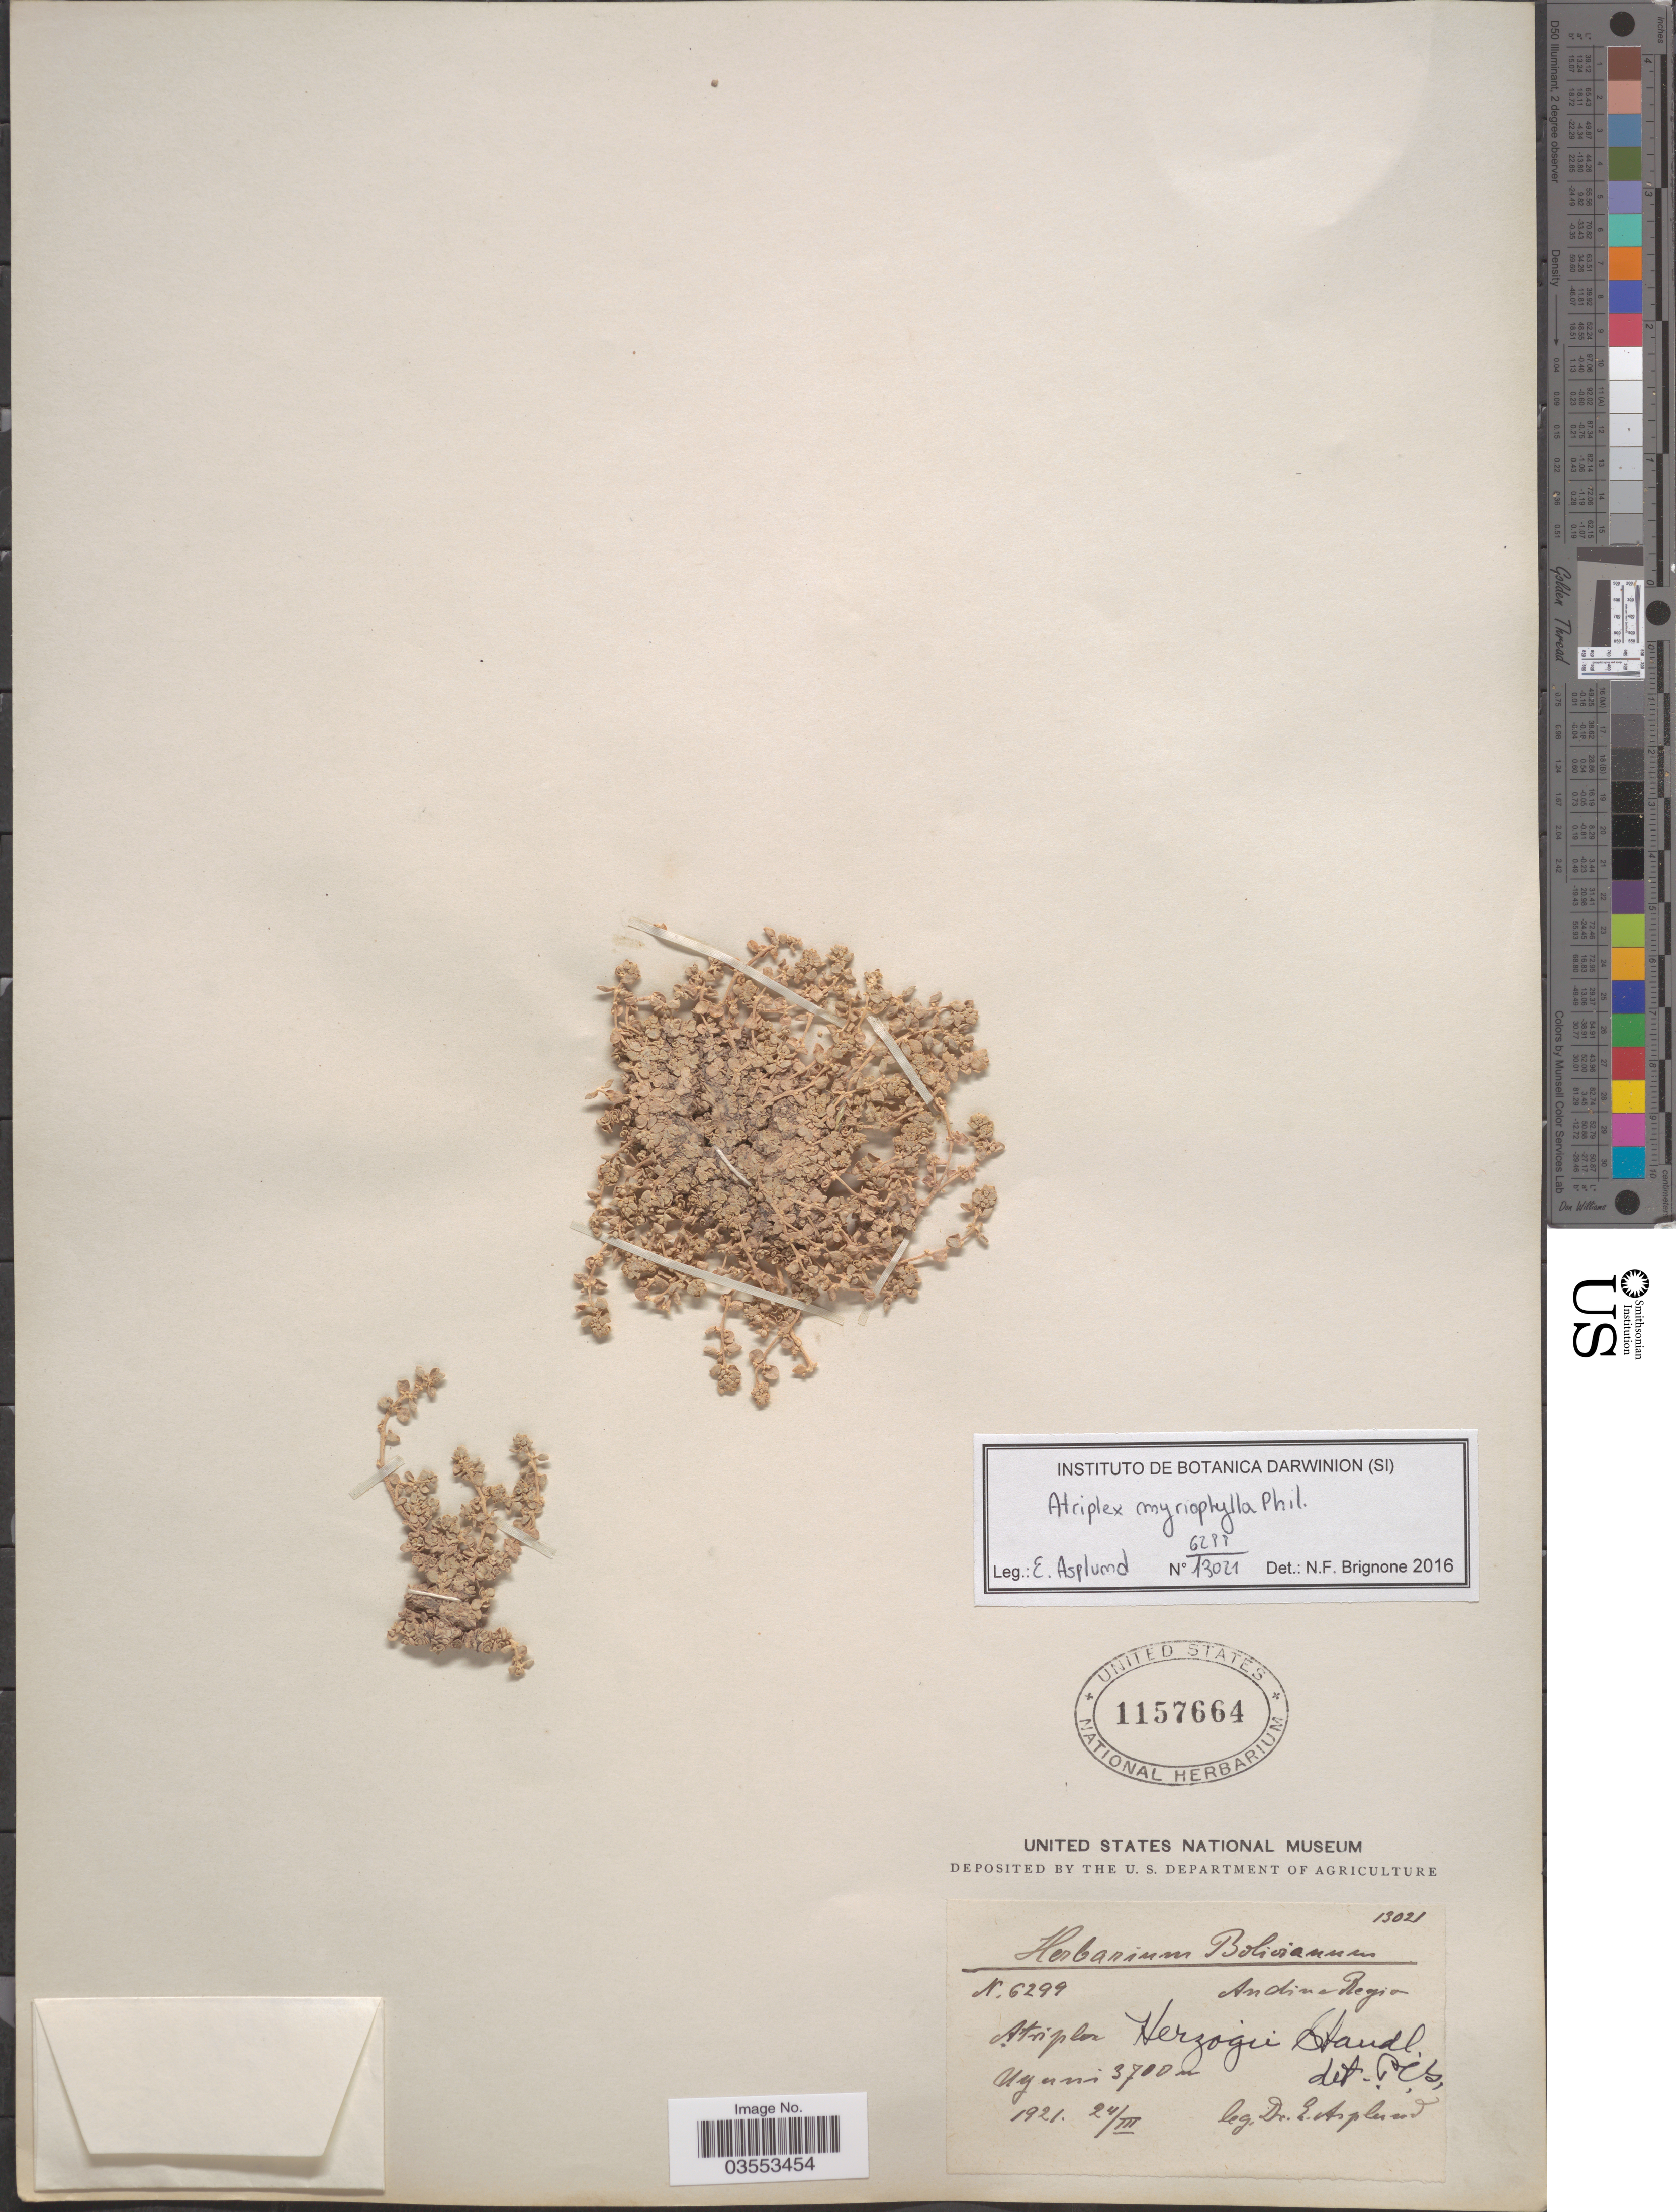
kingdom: Plantae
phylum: Tracheophyta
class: Magnoliopsida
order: Caryophyllales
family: Amaranthaceae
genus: Atriplex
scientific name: Atriplex herzogii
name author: Standl.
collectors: E. Asplund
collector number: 6299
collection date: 1921-03-24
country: Bolivia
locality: Andine Region. Uyuni.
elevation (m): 3700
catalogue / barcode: US 1157664